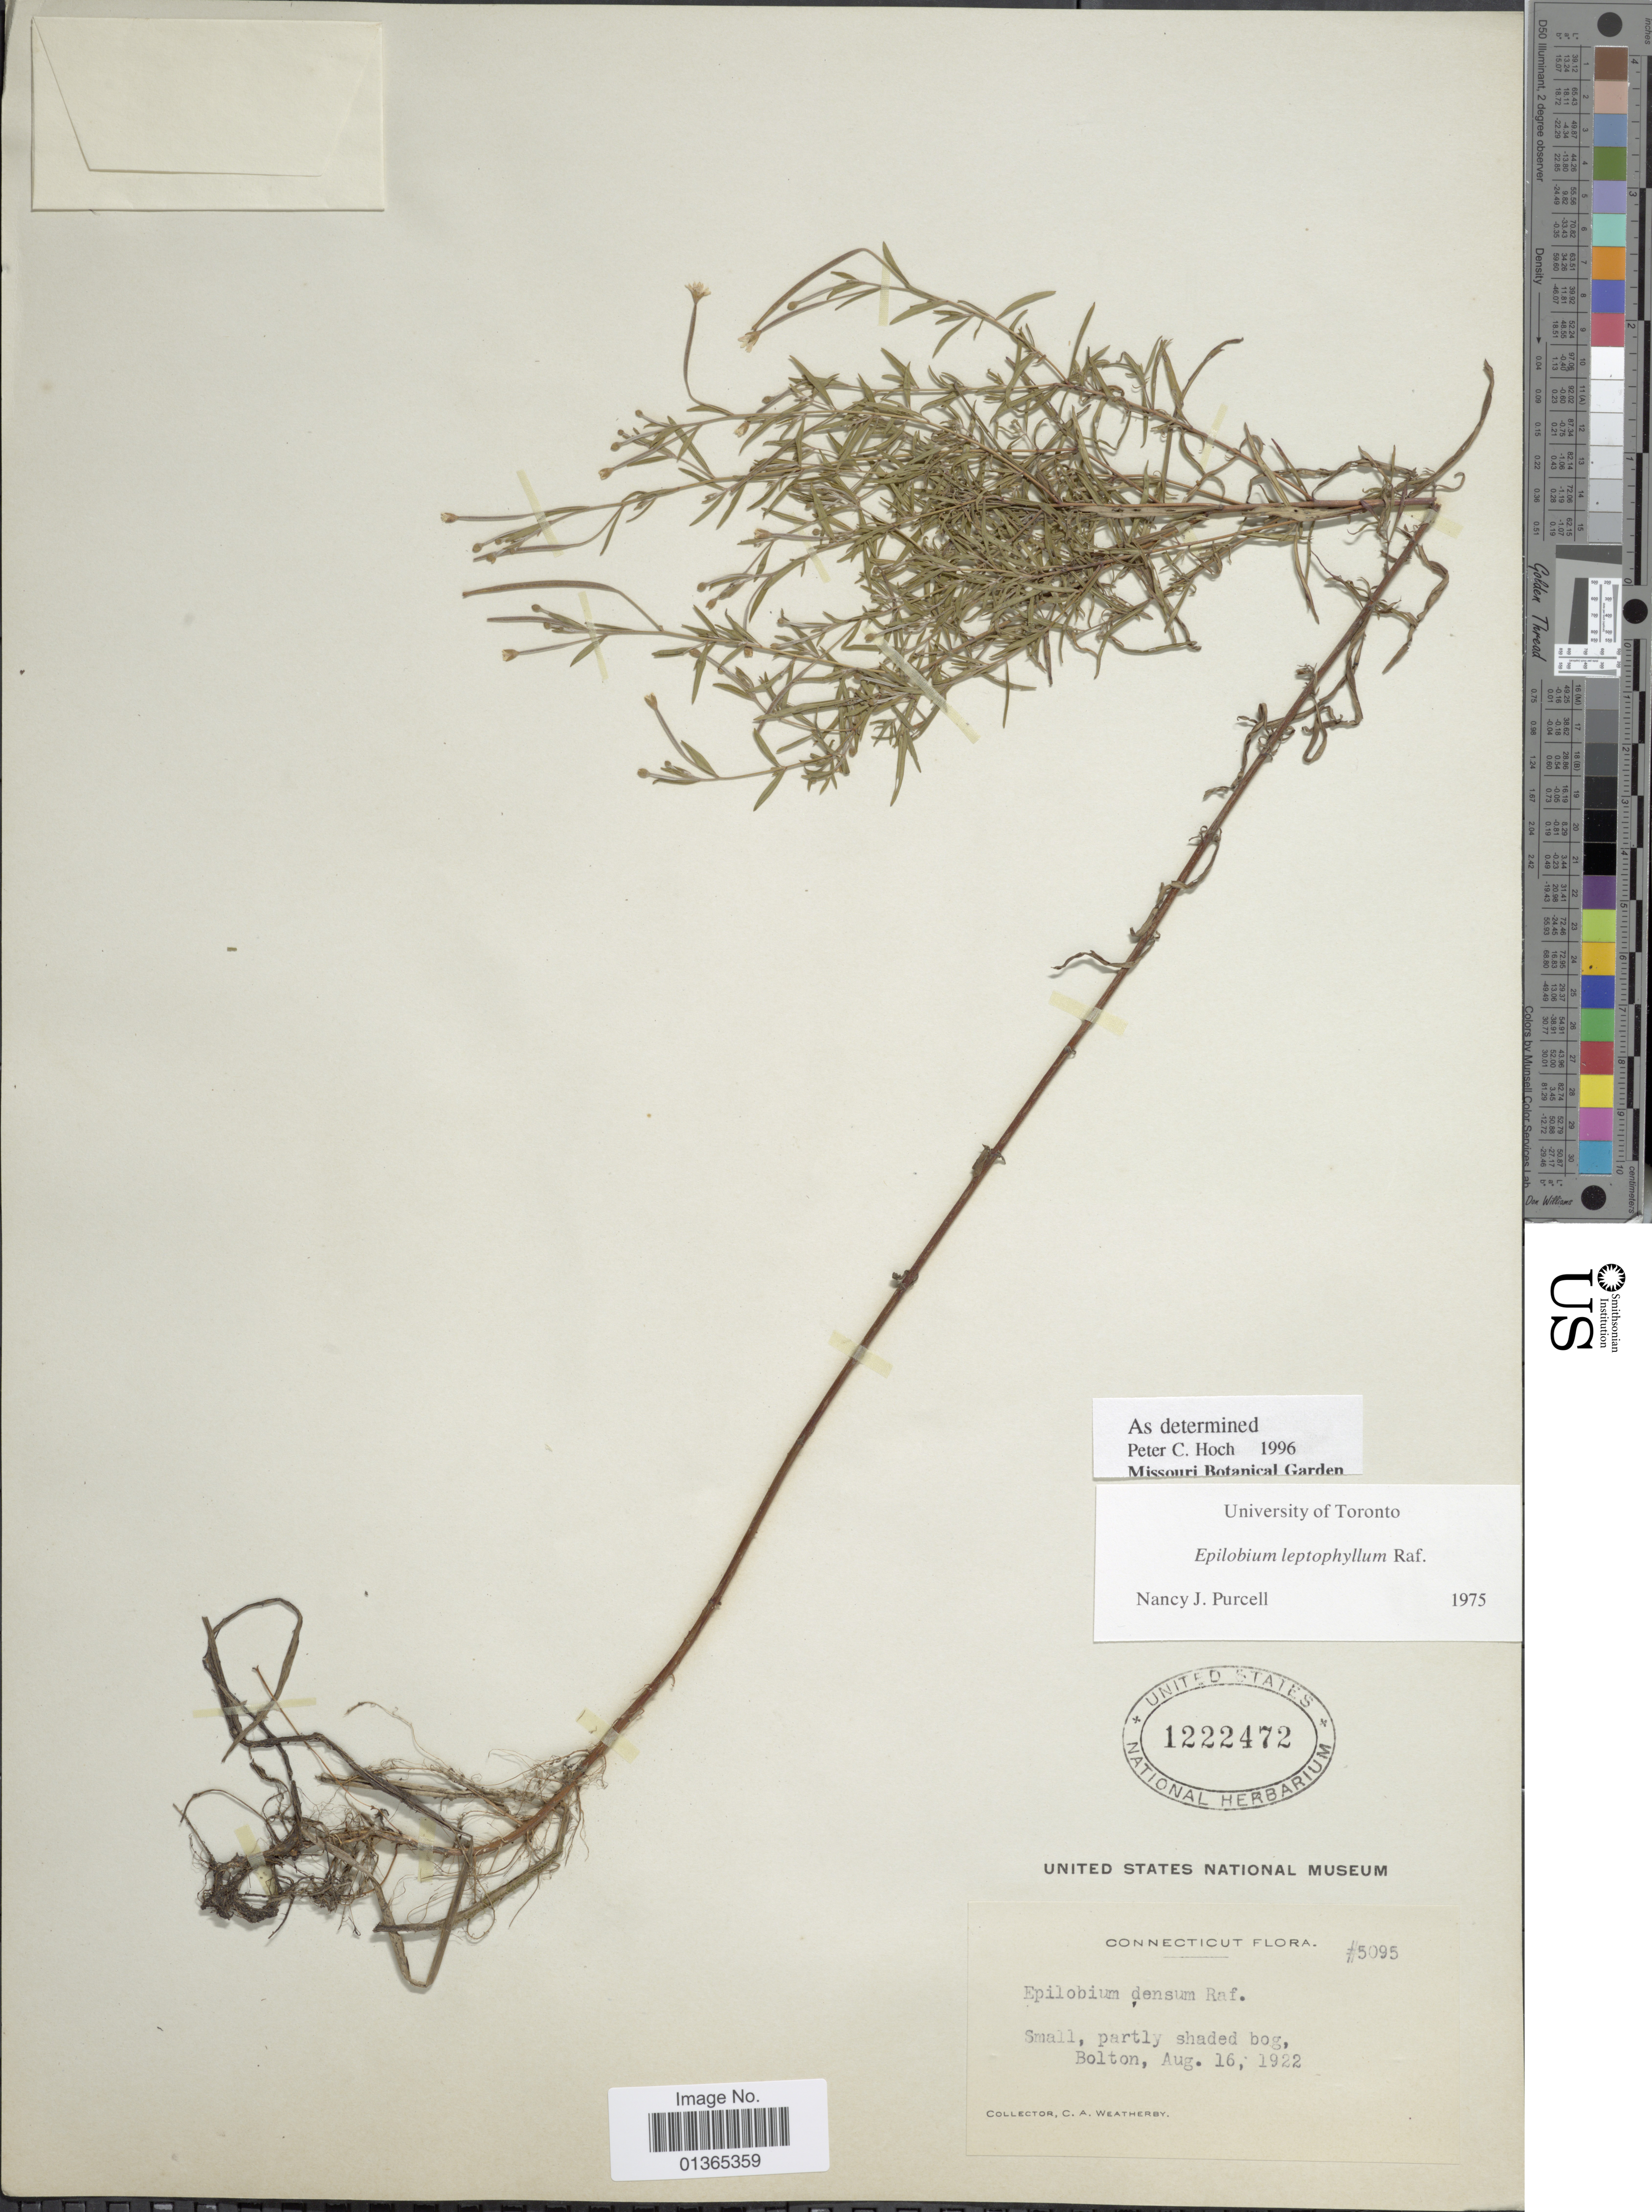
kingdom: Plantae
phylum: Tracheophyta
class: Magnoliopsida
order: Myrtales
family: Onagraceae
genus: Epilobium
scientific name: Epilobium leptophyllum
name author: Raf.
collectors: C. A. Weatherby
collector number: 5095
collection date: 1922-08-16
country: United States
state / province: Connecticut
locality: Small, partly shaded bog, Bolton.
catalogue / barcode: US 1222472